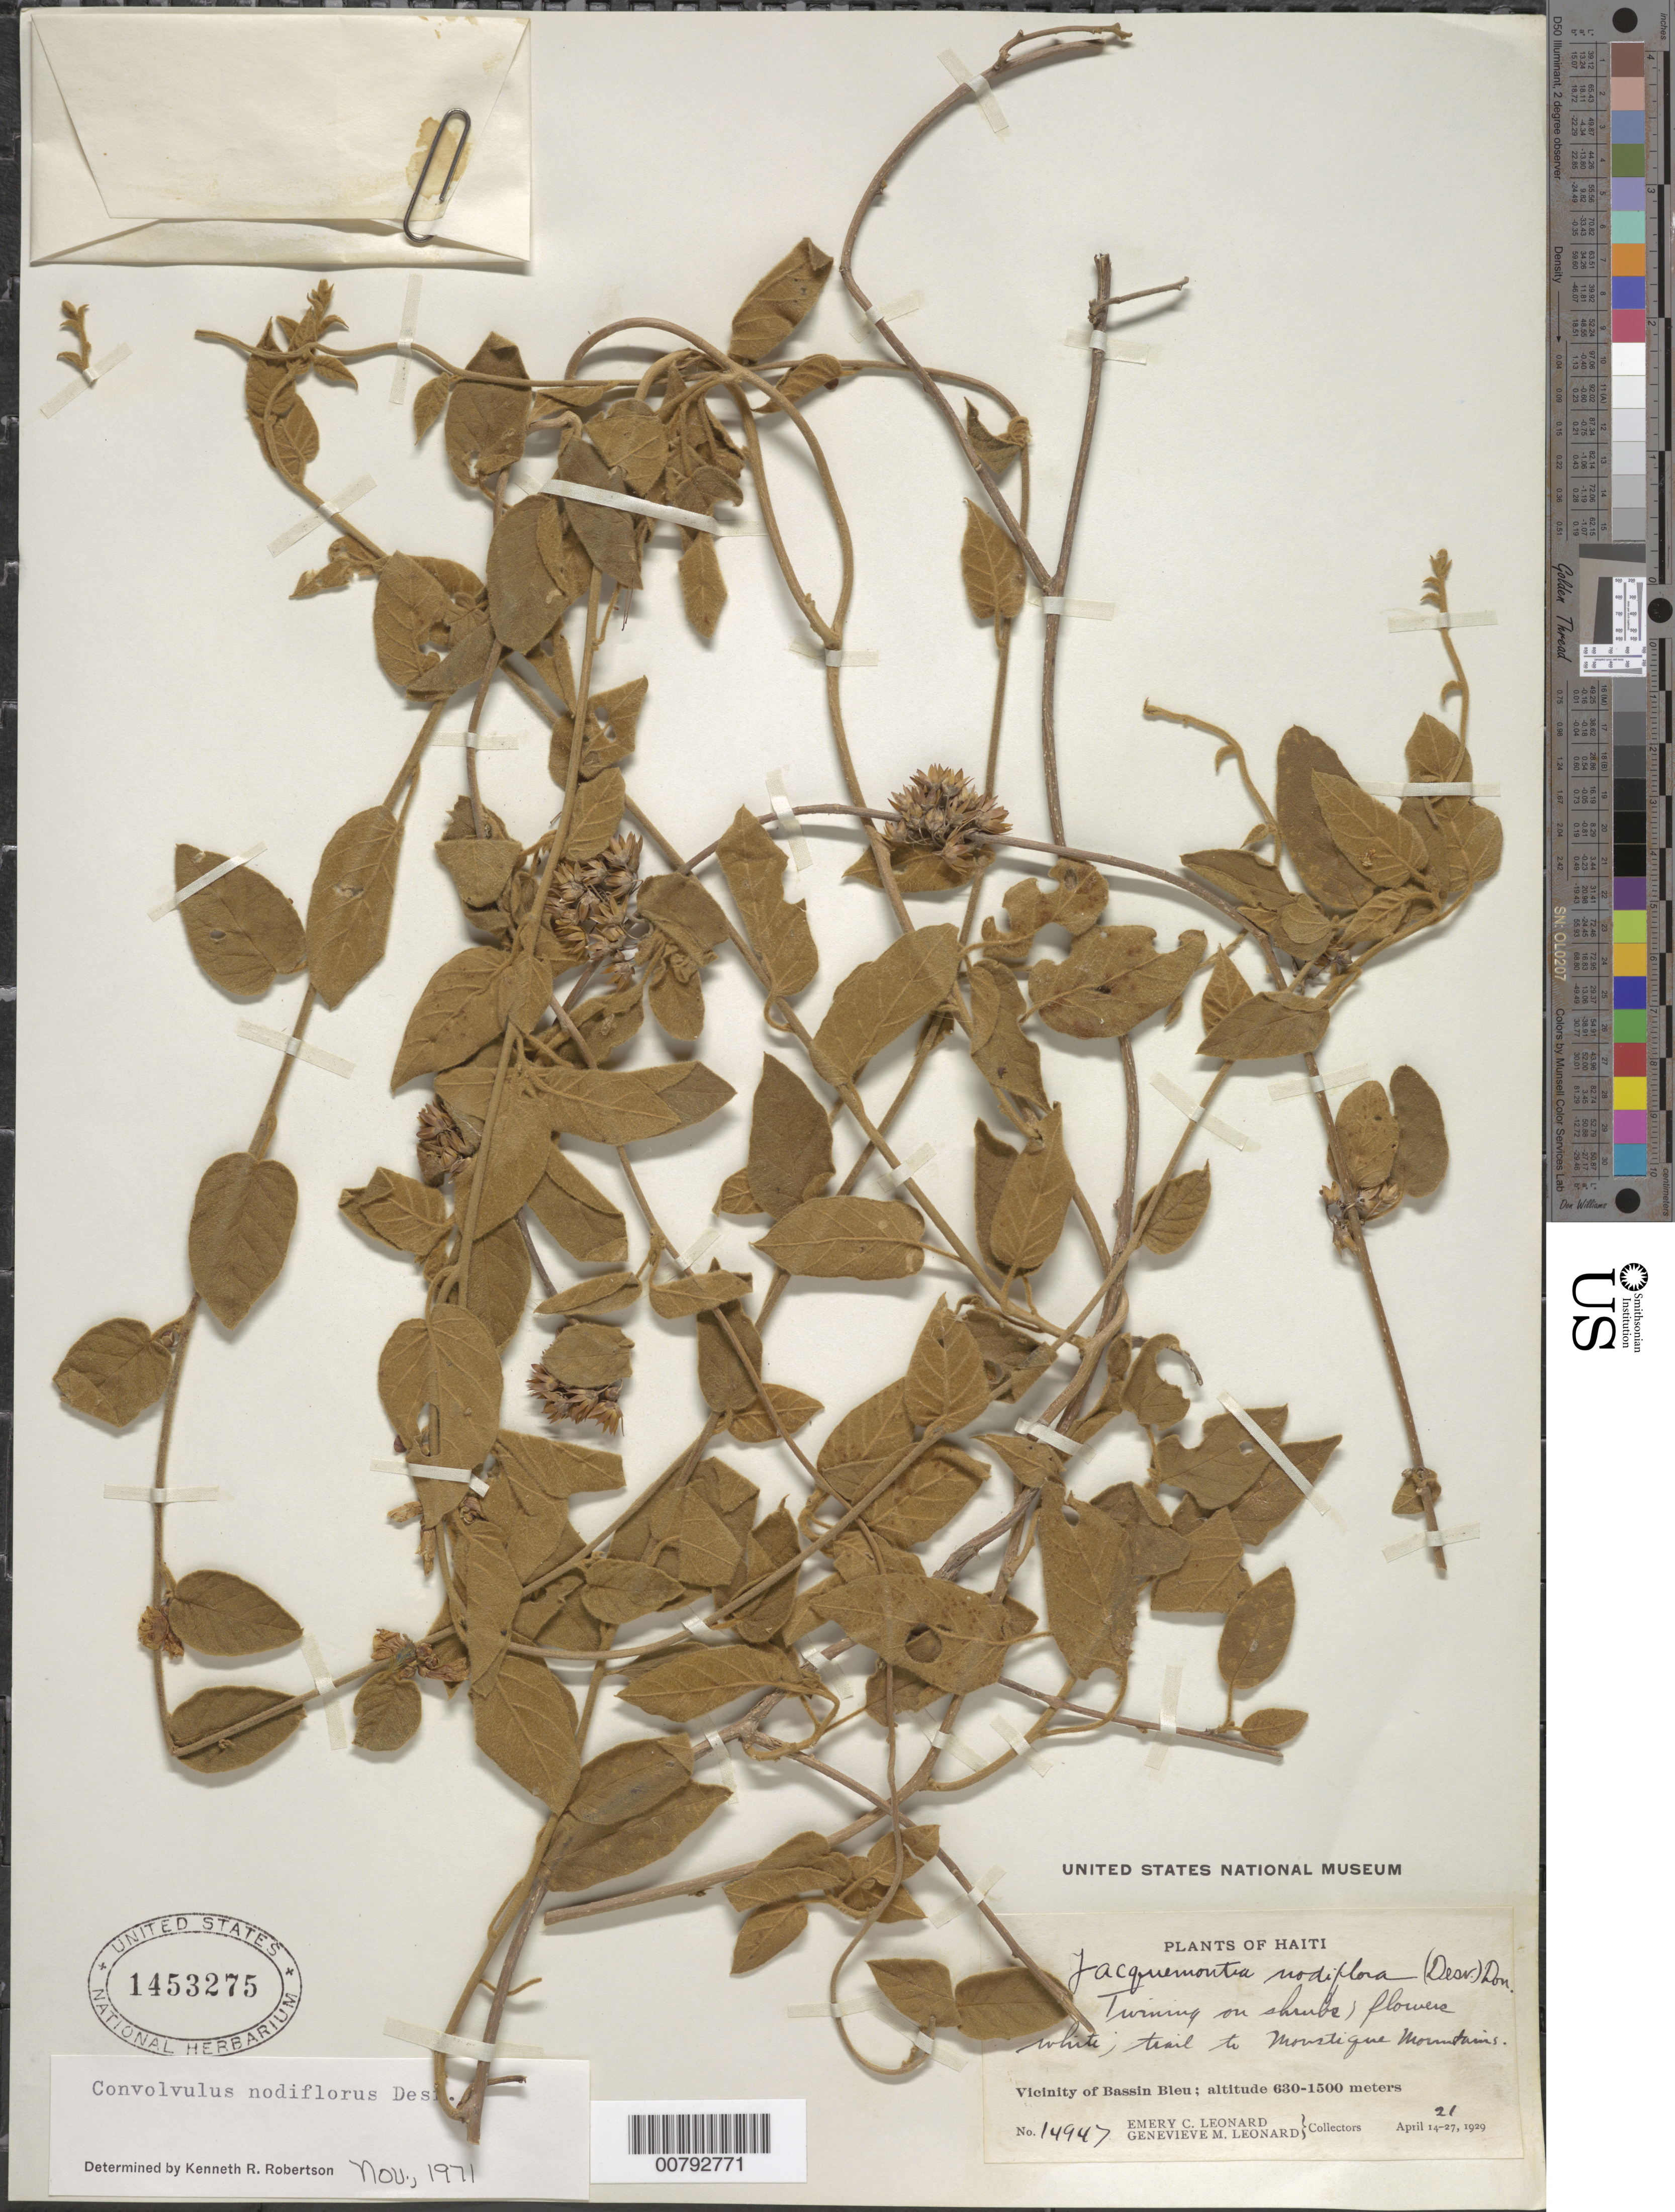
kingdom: Plantae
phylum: Tracheophyta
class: Magnoliopsida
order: Solanales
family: Convolvulaceae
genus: Convolvulus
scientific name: Convolvulus nodiflorus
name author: Desr.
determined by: Robertson, K. R.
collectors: E. C. Leonard & G. M. Leonard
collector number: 14947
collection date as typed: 21 Apr 1929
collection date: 1929-04-21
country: Haiti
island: Hispaniola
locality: Vicinity of Bassin Bleu, trail to Moustique Mountains.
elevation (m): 630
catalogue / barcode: US 1453275